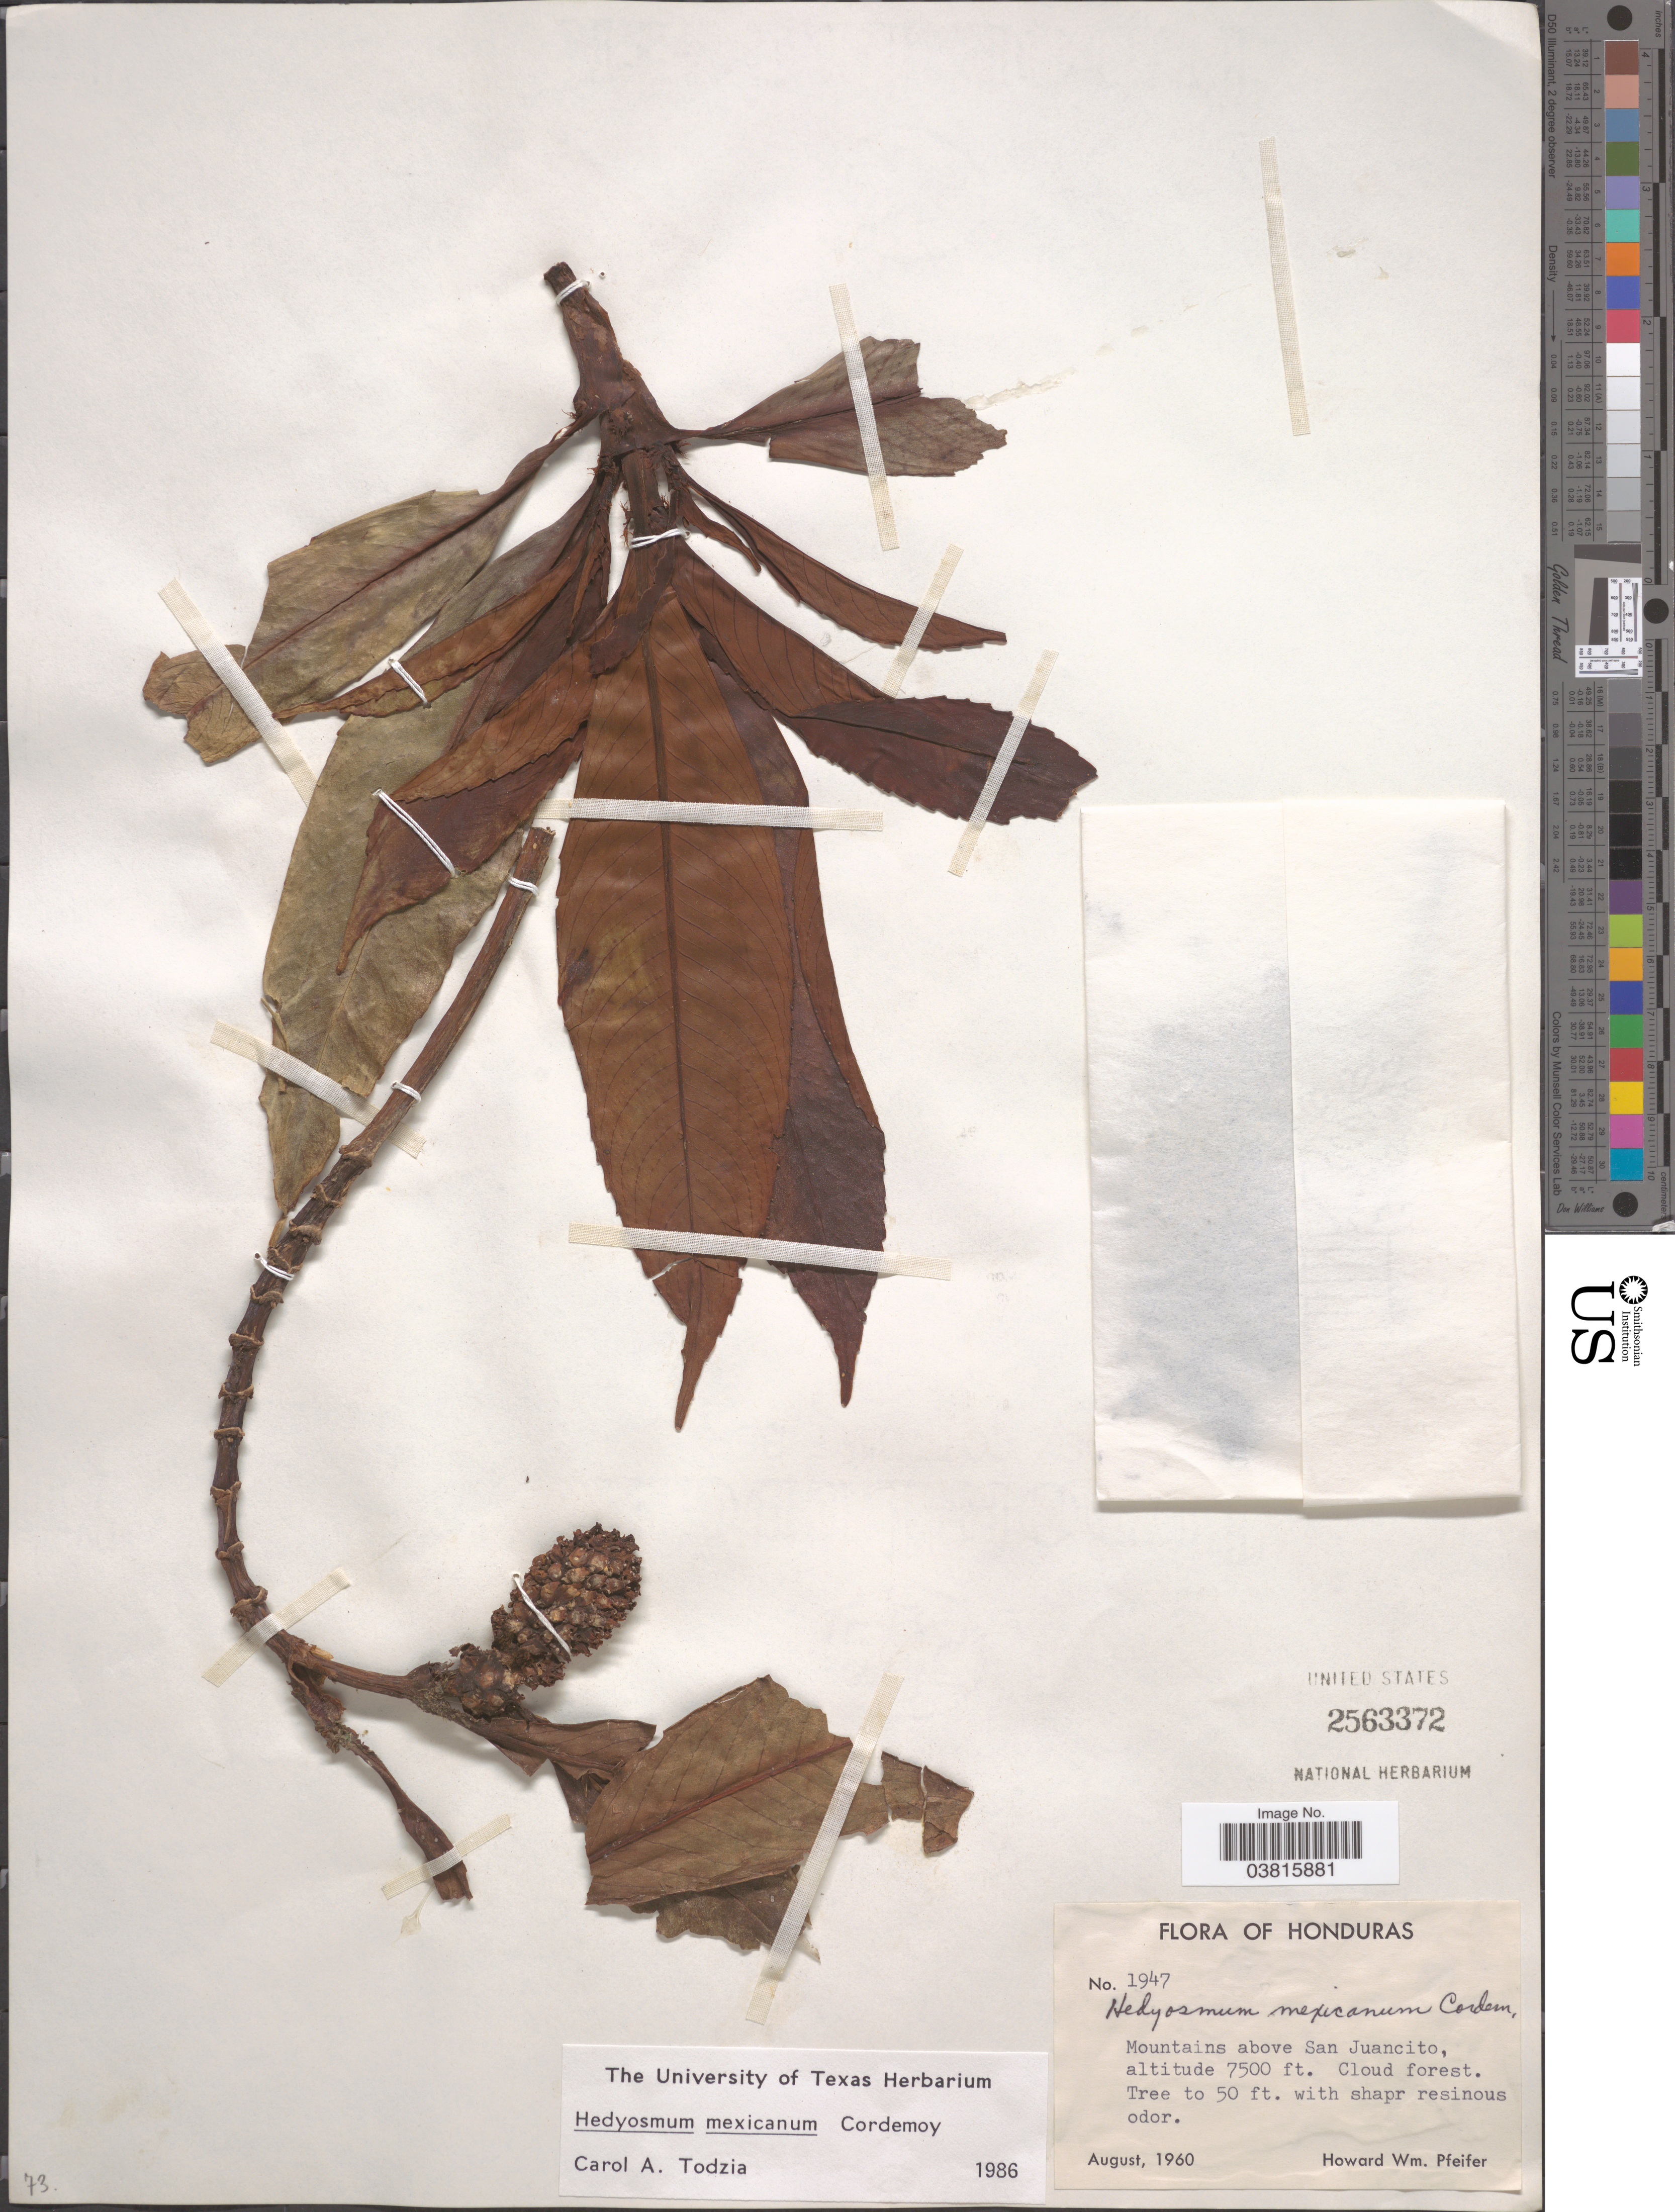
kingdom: Plantae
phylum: Tracheophyta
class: Magnoliopsida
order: Chloranthales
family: Chloranthaceae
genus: Hedyosmum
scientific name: Hedyosmum artocarpus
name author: Solms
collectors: H. W. Pfeifer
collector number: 1947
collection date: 1960-08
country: Honduras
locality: Mountains above San Juancito.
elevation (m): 2286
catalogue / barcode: US 2563372